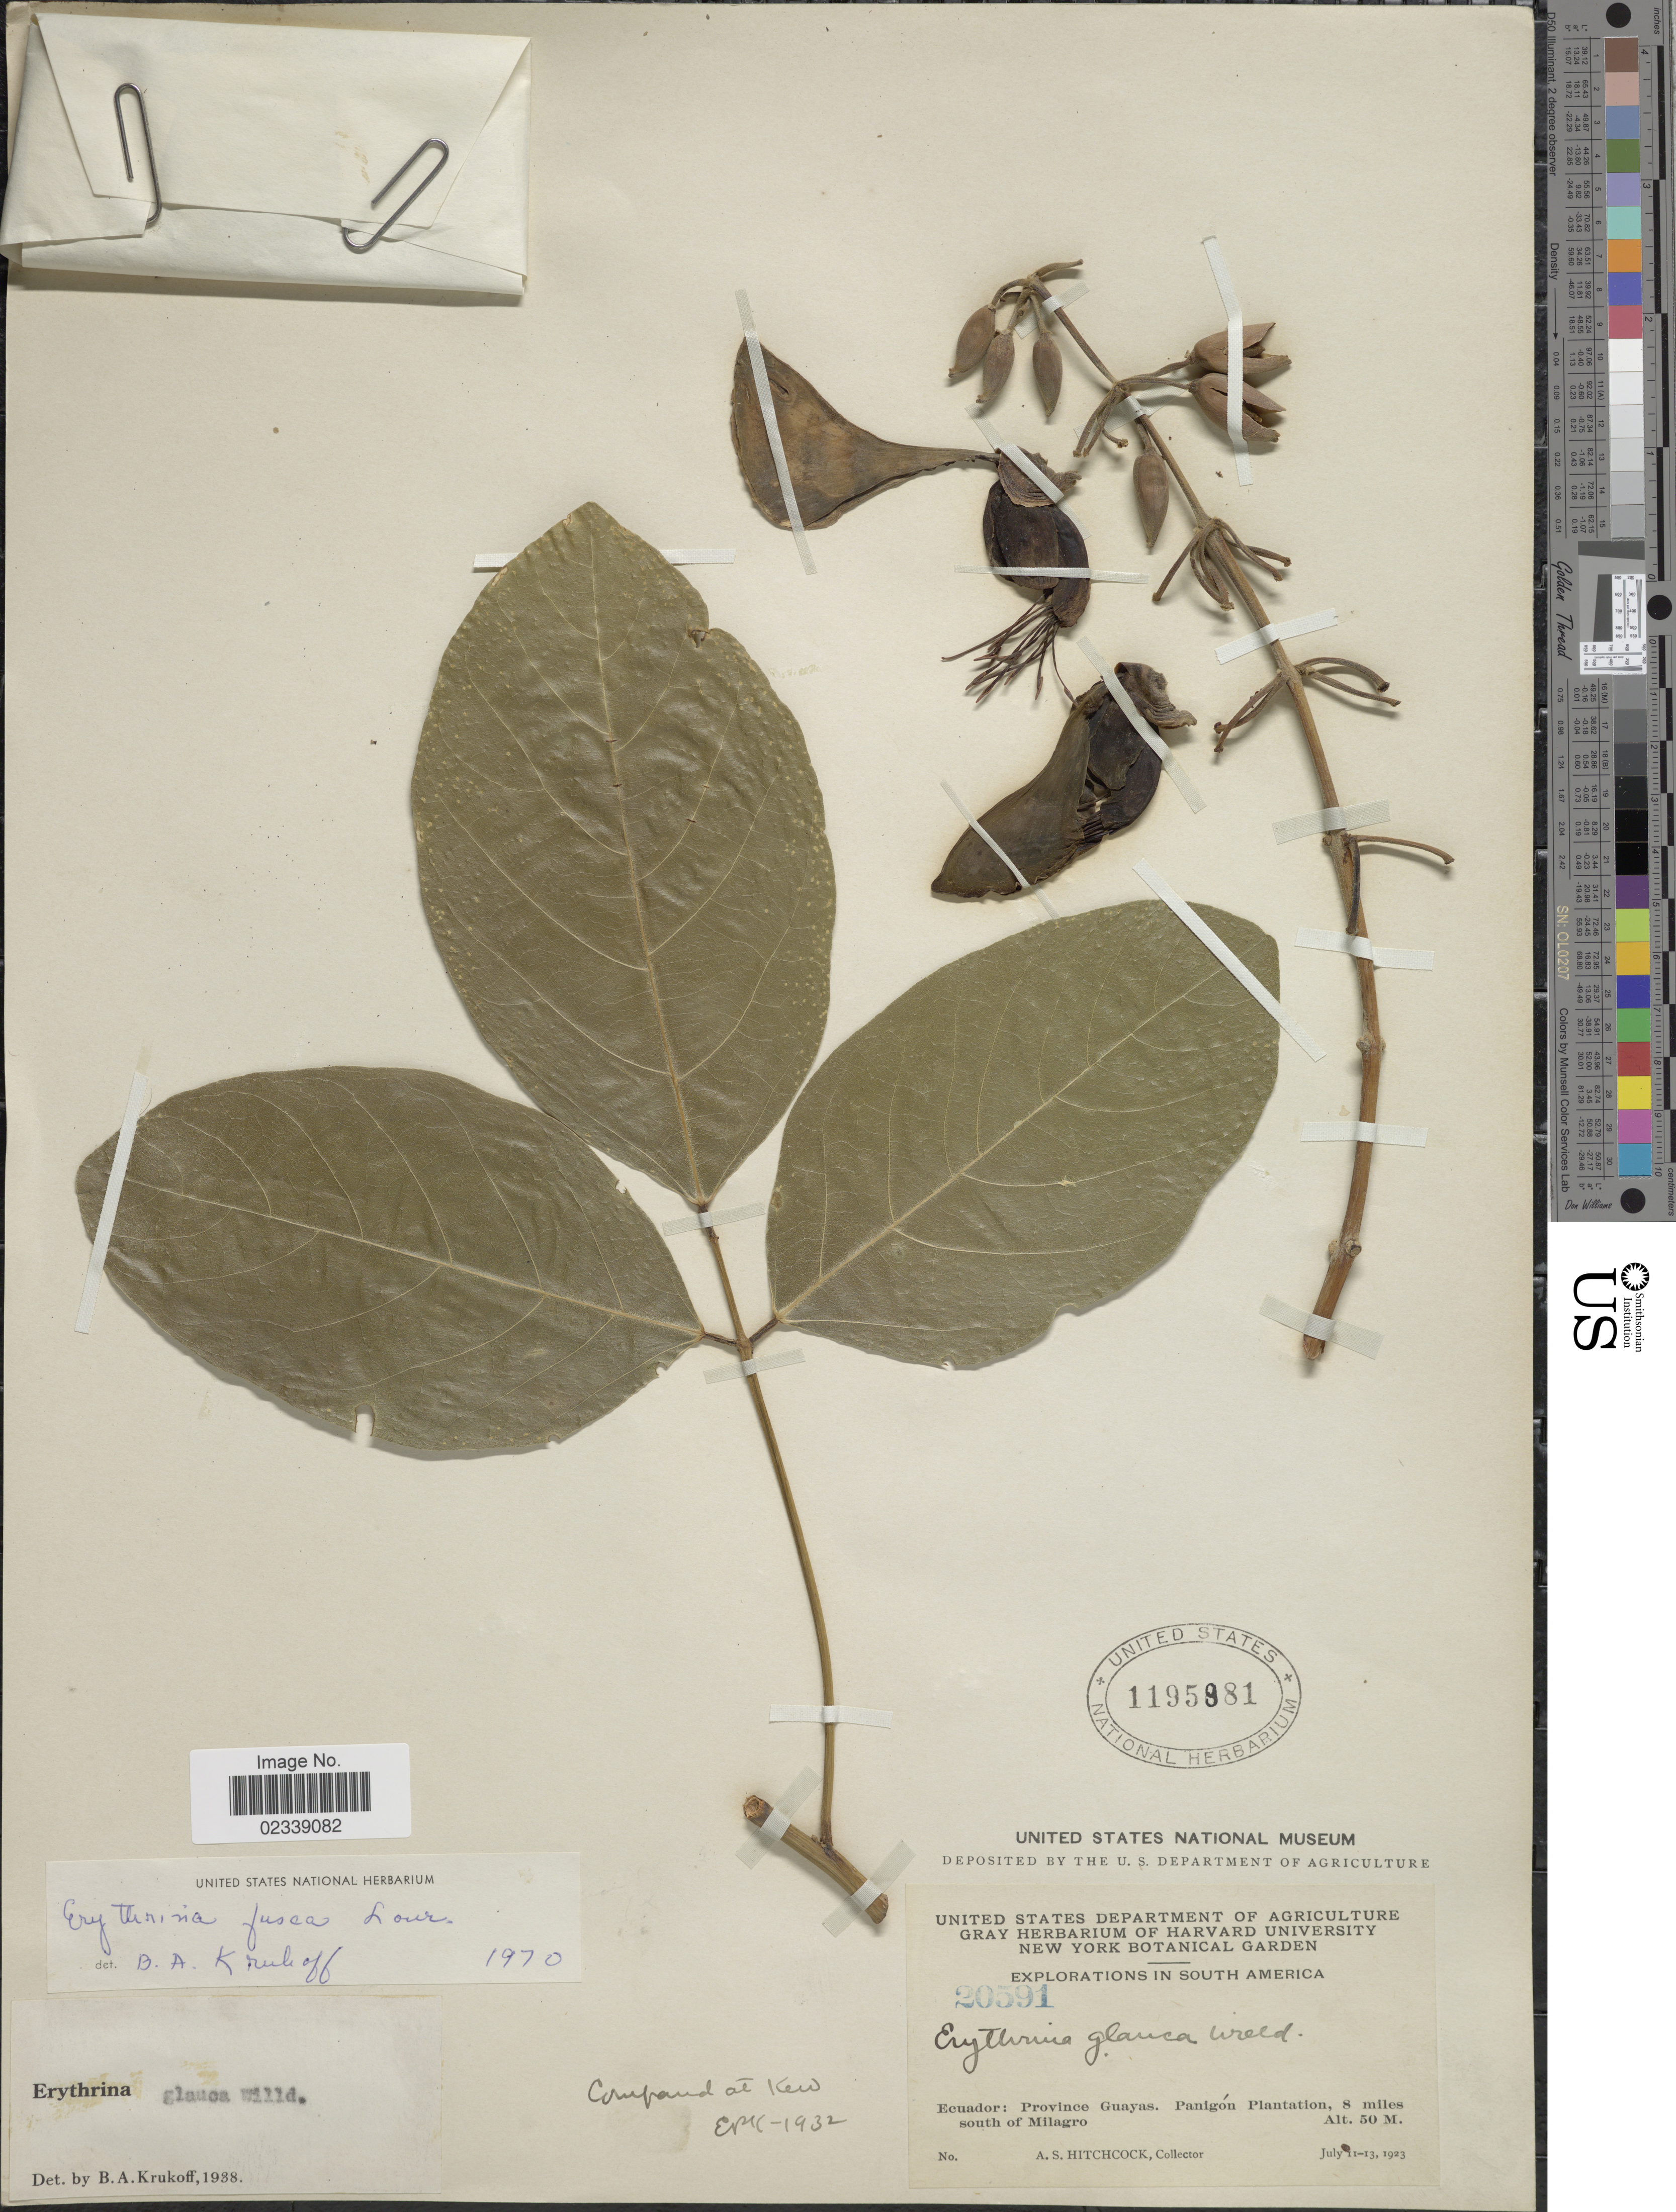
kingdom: Plantae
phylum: Tracheophyta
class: Magnoliopsida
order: Fabales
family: Fabaceae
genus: Erythrina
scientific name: Erythrina fusca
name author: Lour.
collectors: A. S. Hitchcock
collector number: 20591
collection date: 1923-07-11/1923-07-13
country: Ecuador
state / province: Guayas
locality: Panigon Plantation, 8 miles south of Milagro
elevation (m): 50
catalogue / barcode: US 1195981